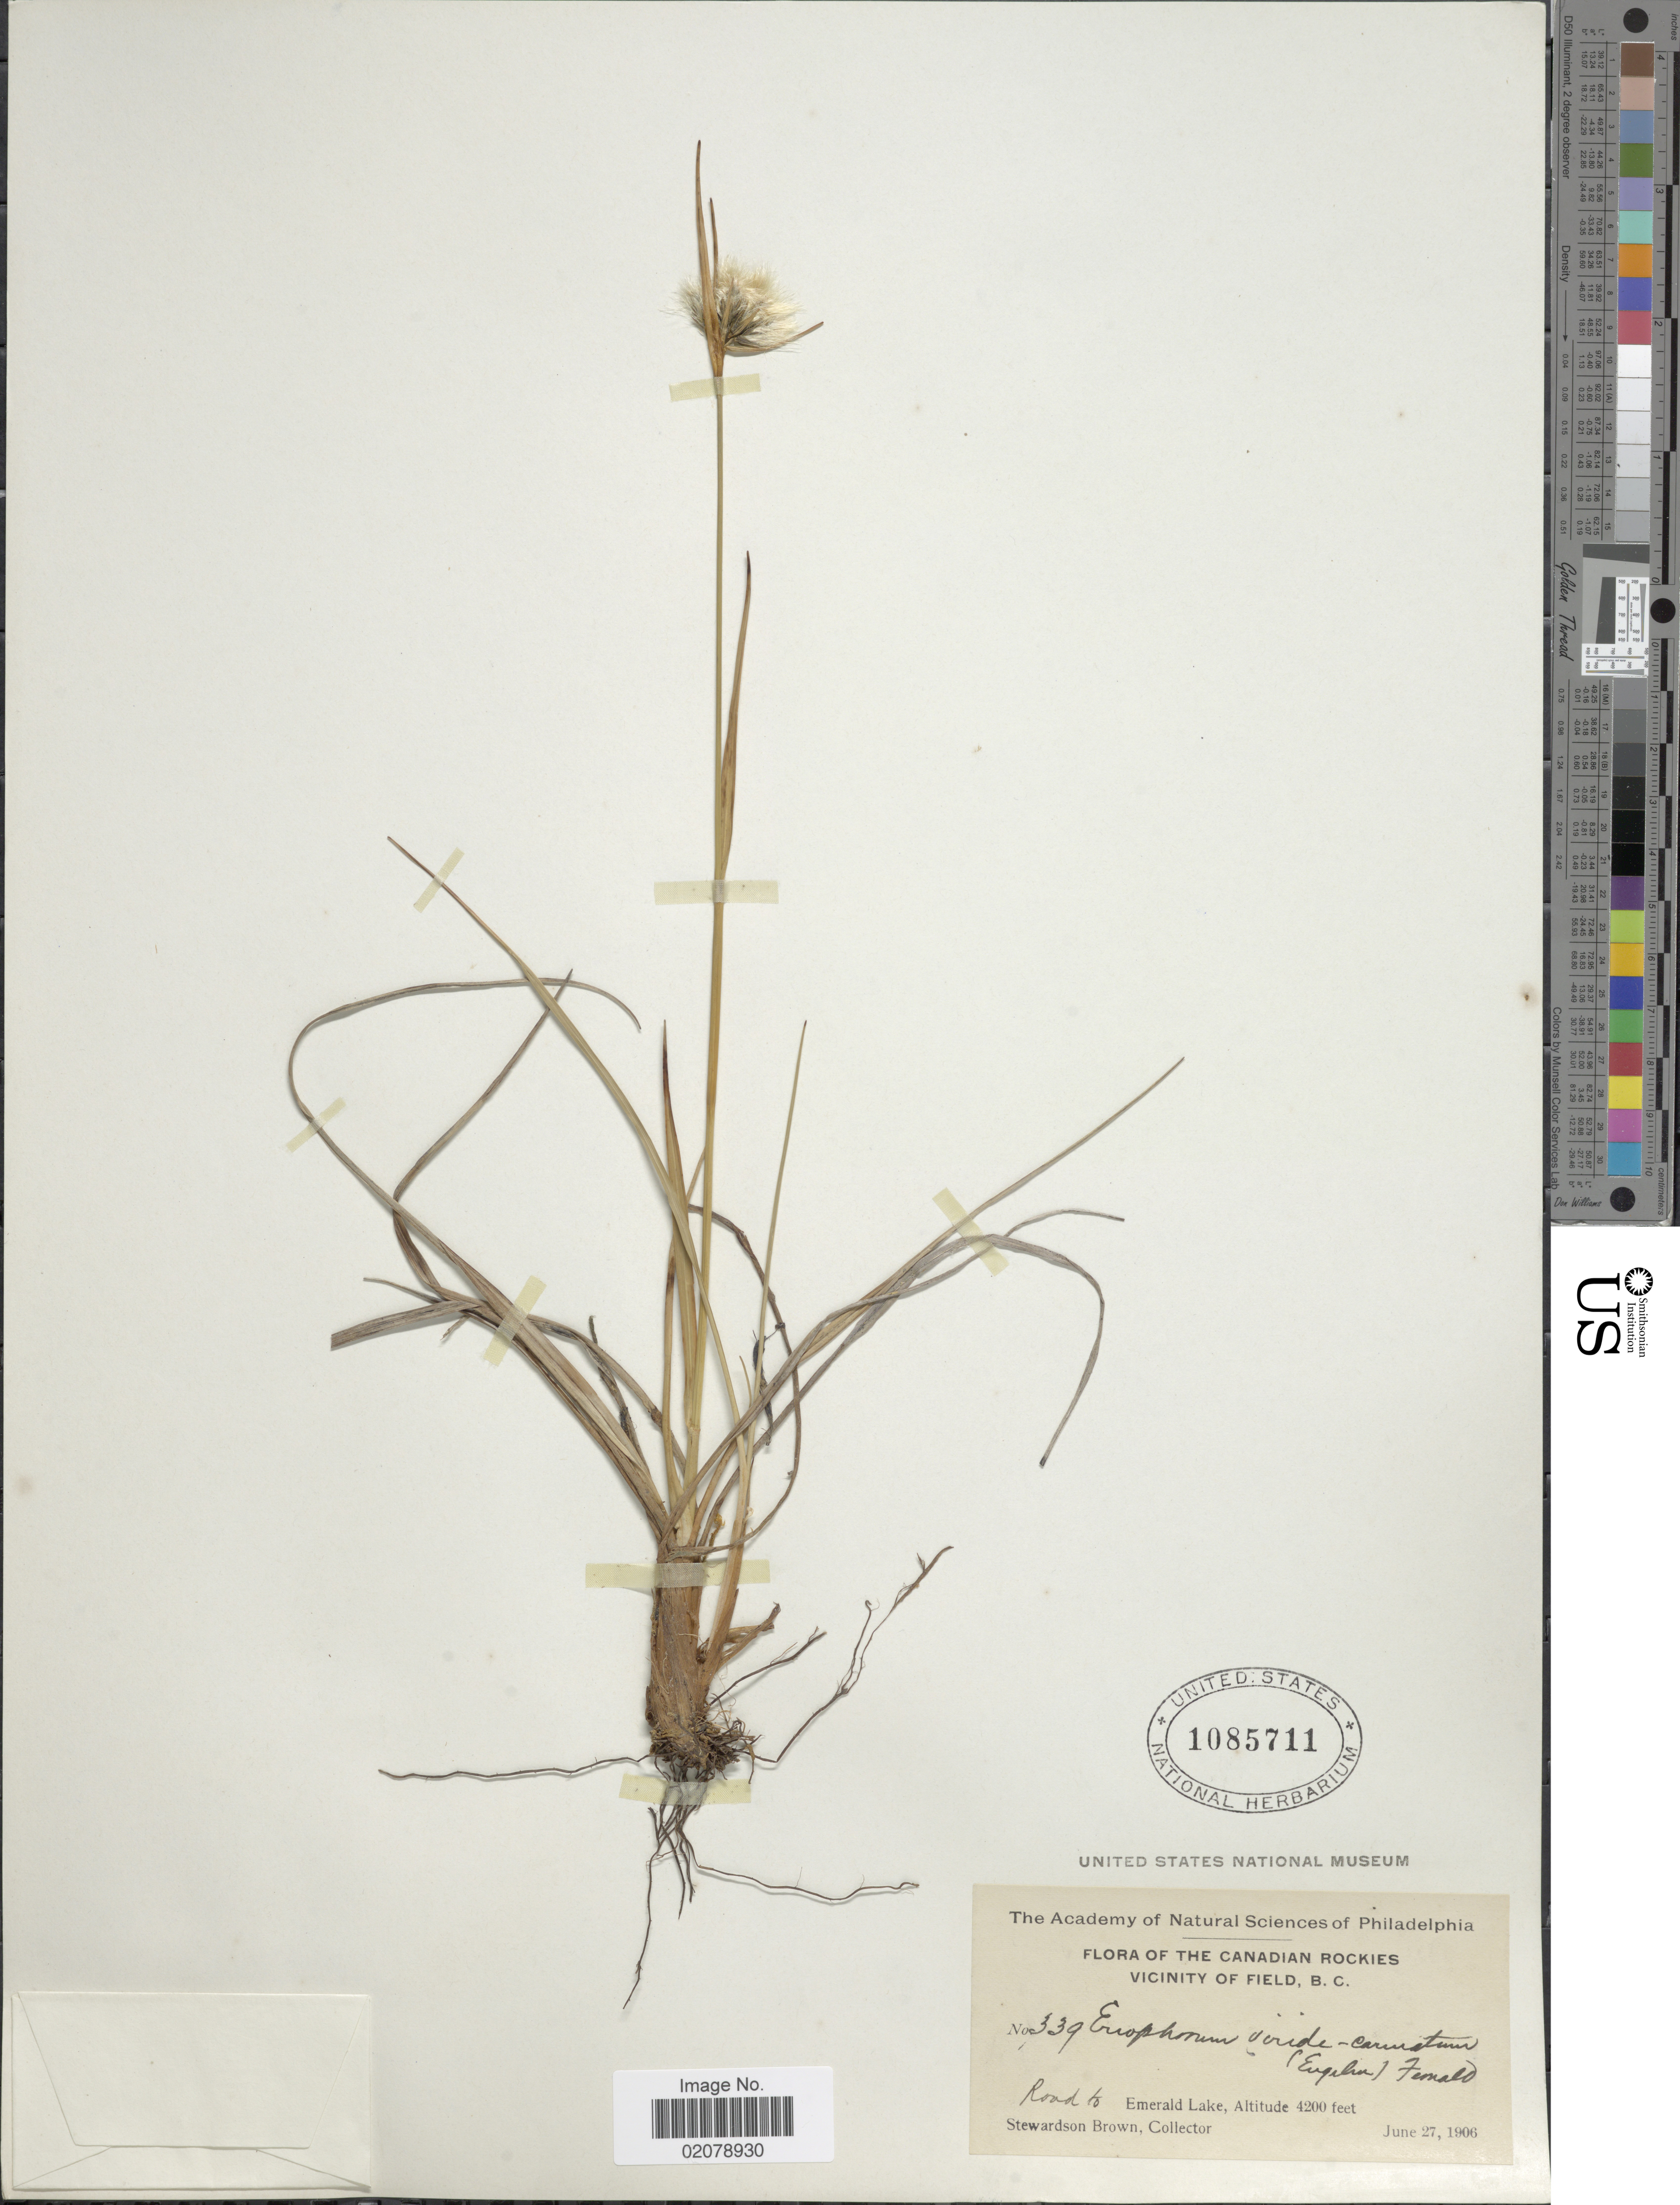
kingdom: Plantae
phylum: Tracheophyta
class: Liliopsida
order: Poales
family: Cyperaceae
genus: Eriophorum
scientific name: Eriophorum viridicarinatum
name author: (Englem.) Fernald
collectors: S. Brown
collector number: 339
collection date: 1906-06-27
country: Canada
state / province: British Columbia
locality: Canadian Rockies. Vicinity of Field. Road to Emerald Lake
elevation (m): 1280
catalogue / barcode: US 1085711